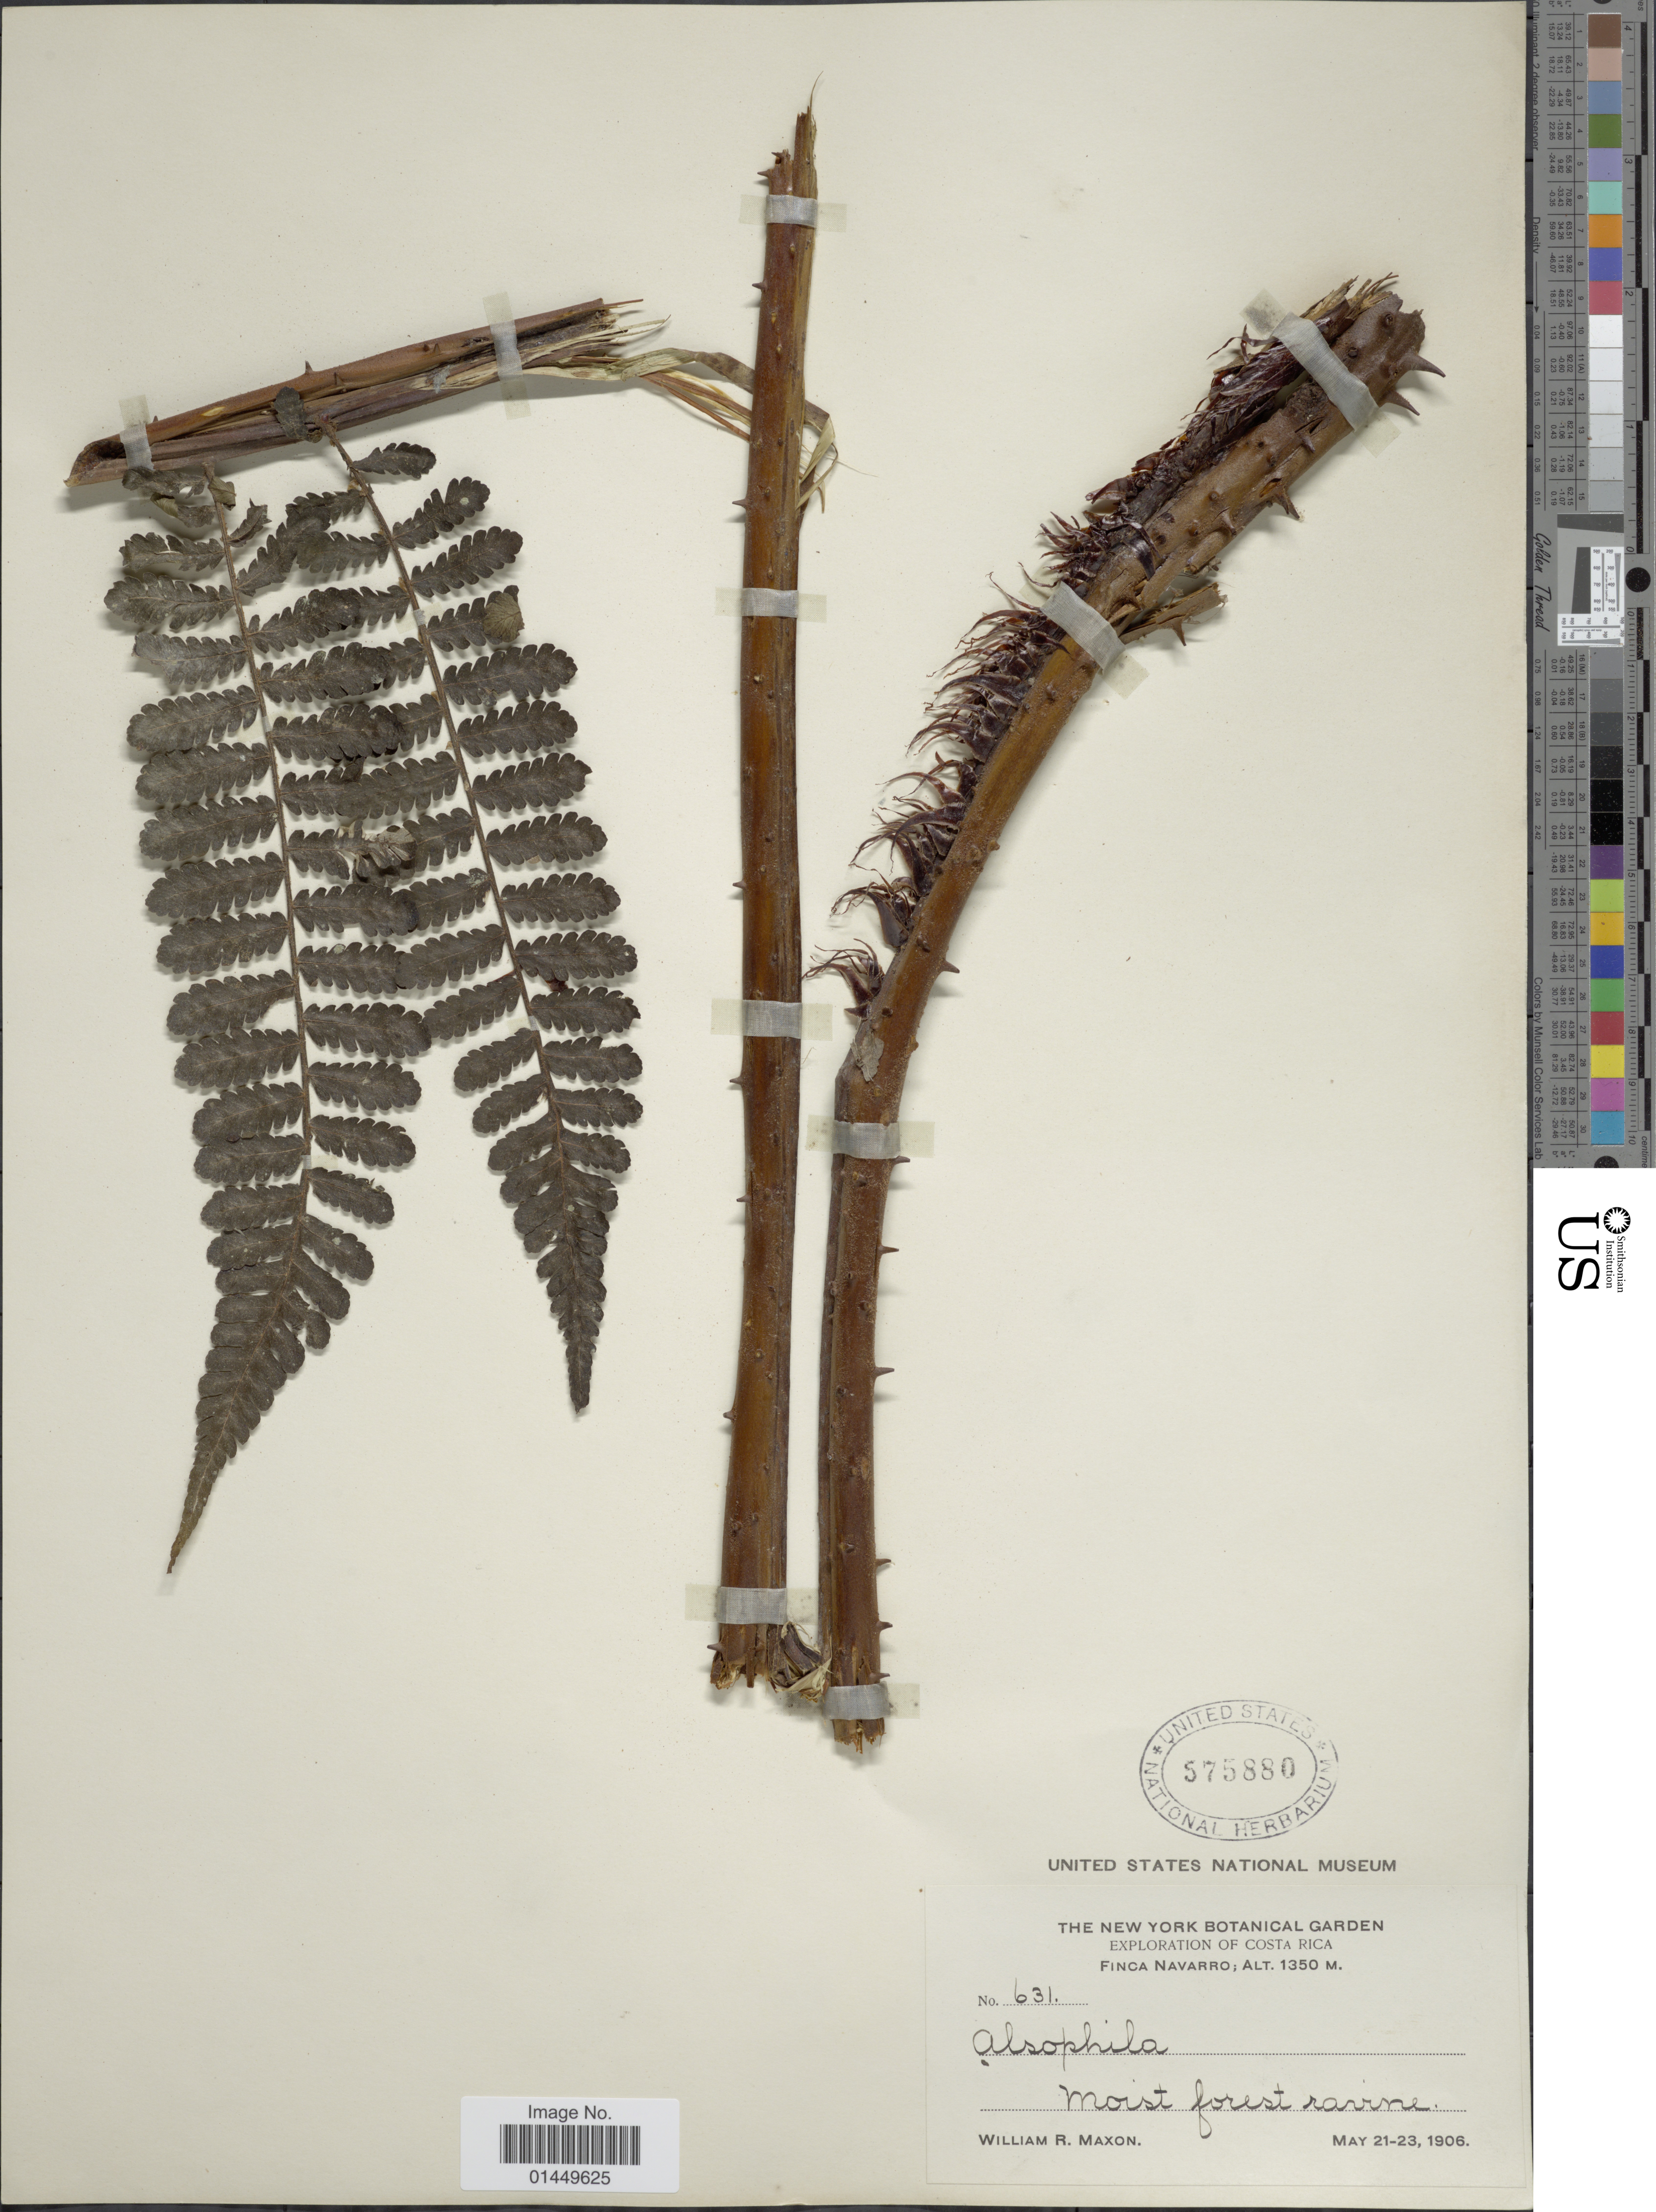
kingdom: Plantae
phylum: Tracheophyta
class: Polypodiopsida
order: Cyatheales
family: Cyatheaceae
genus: Cyathea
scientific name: Cyathea schiedeana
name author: (C. Presl) Domin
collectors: W. R. Maxon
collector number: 631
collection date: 1906-05-21/1906-05-23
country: Costa Rica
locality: Finca Navarro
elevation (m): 1350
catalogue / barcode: US 575880